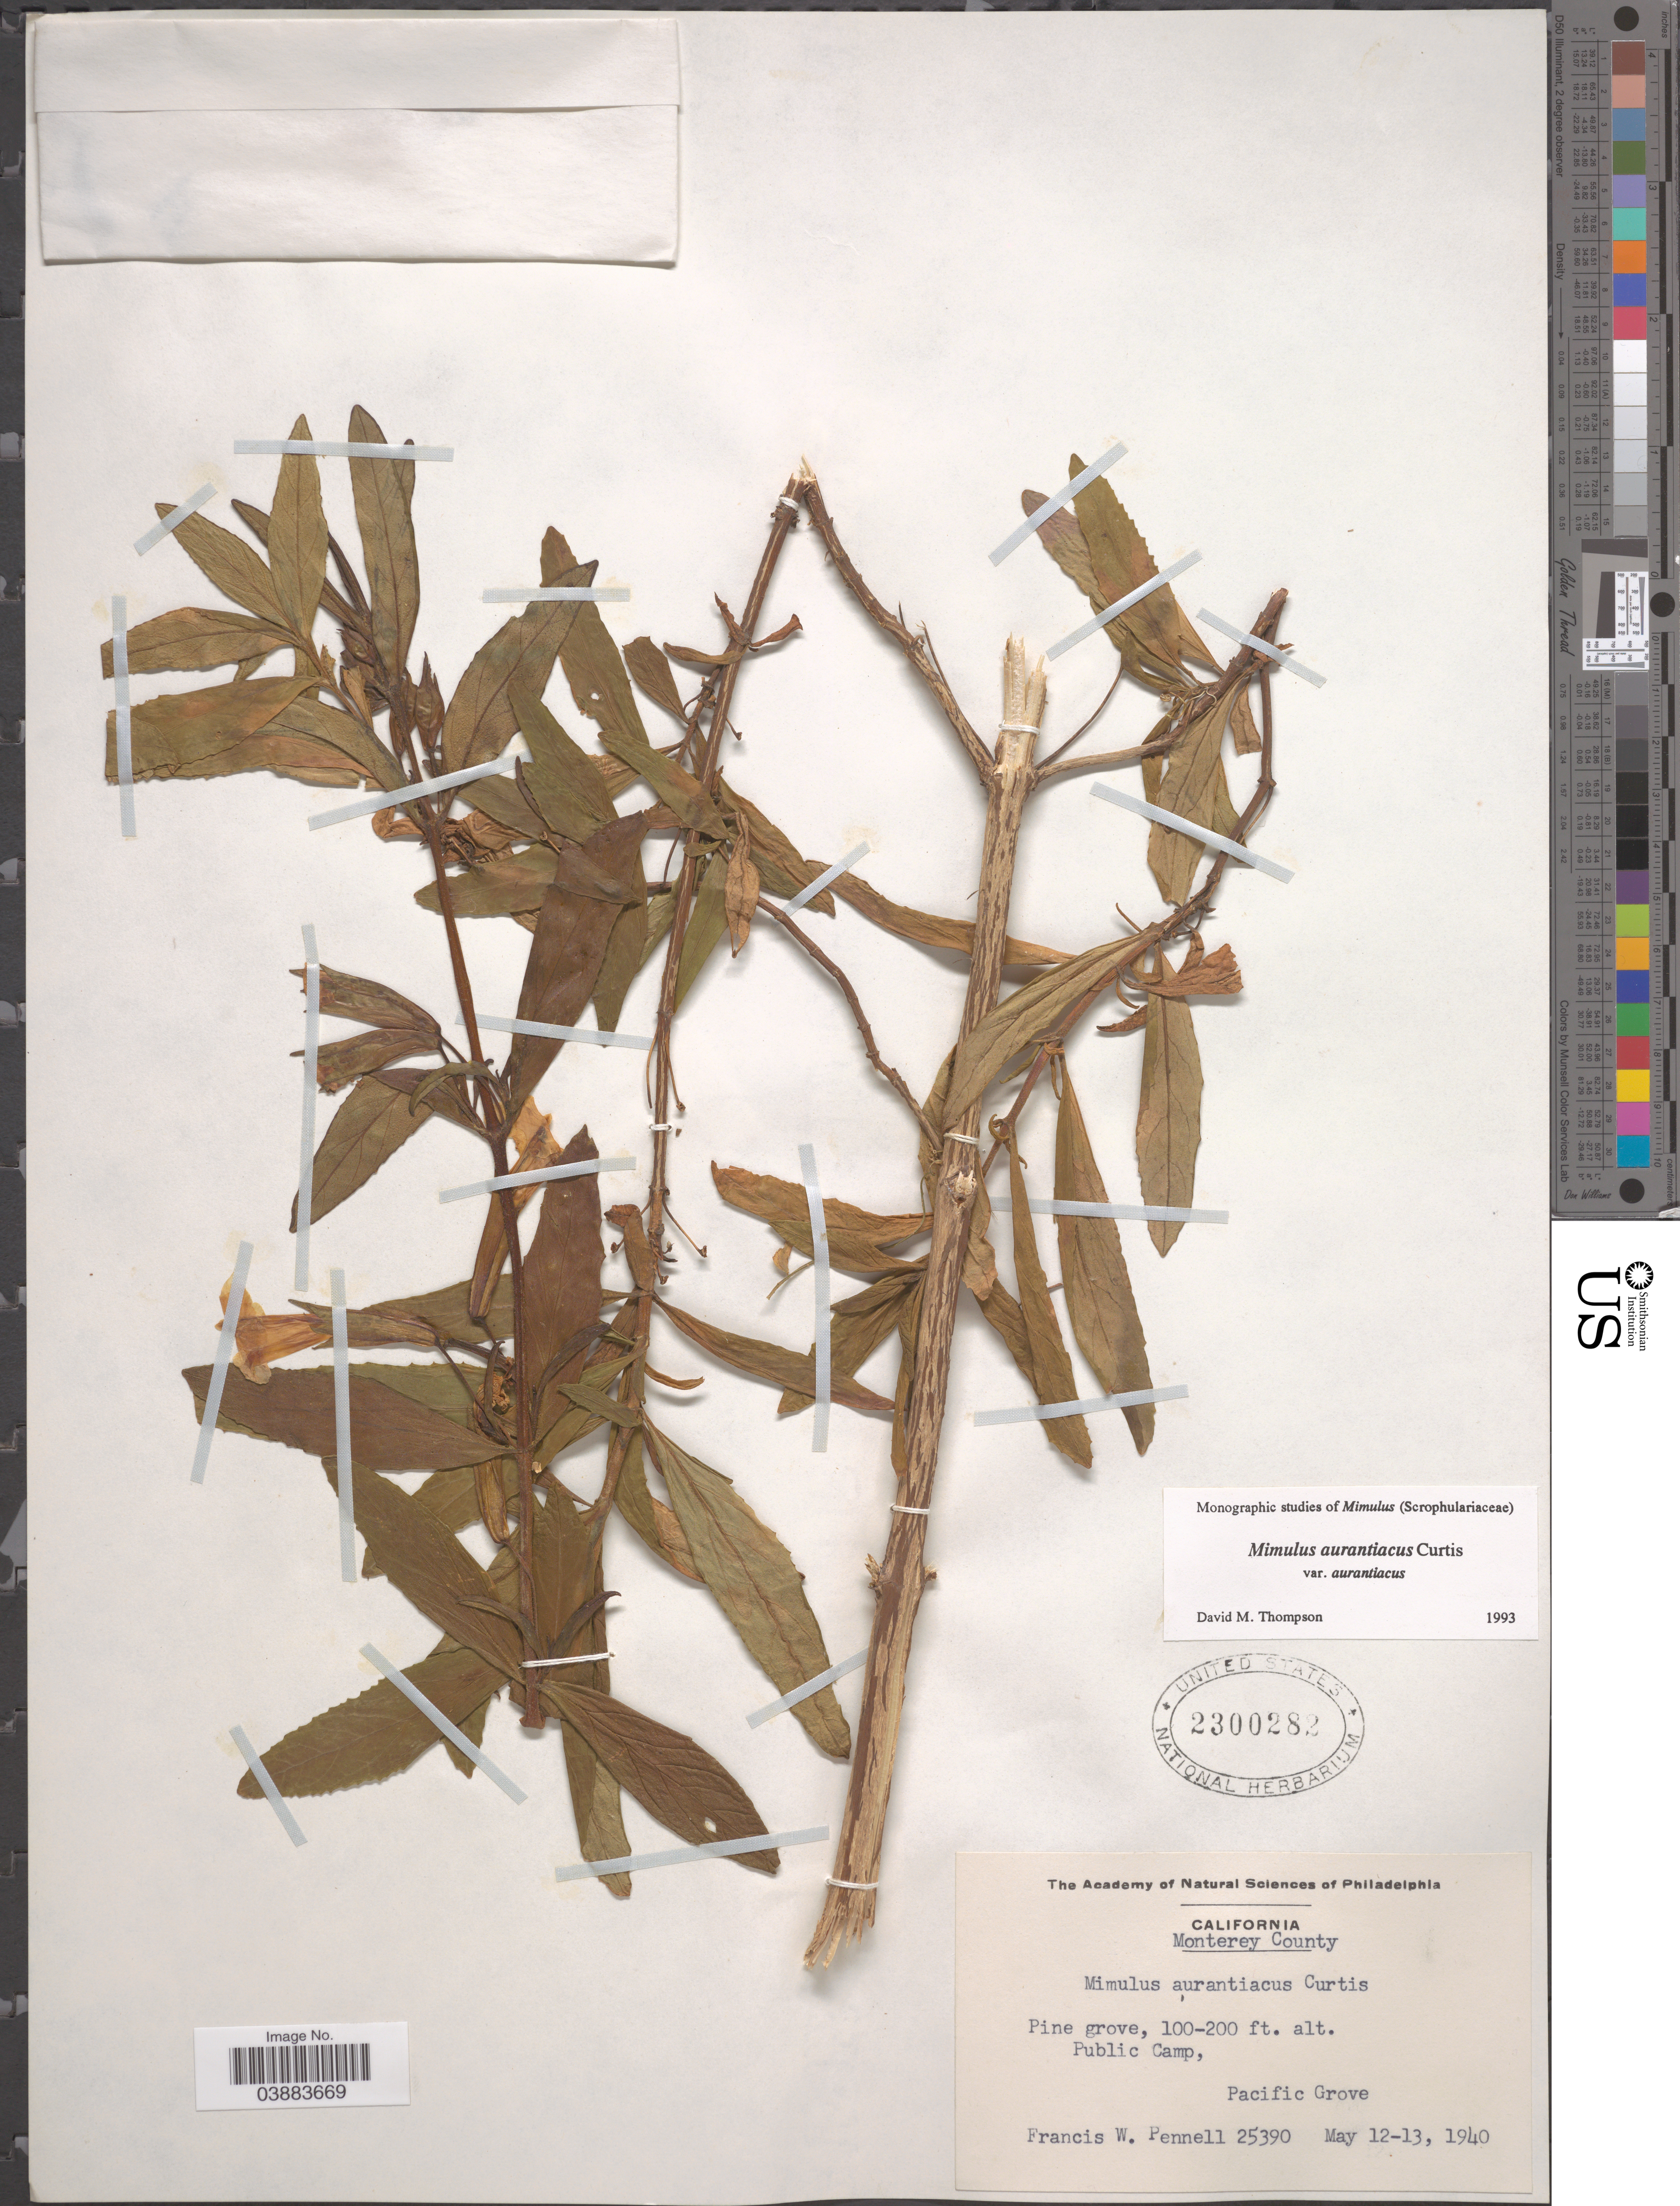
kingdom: Plantae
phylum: Tracheophyta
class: Magnoliopsida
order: Lamiales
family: Phrymaceae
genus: Diplacus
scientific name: Diplacus aurantiacus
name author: (Curtis) Jeps.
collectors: F. W. Pennell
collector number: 25390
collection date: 1940-05-12/1940-05-13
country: United States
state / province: California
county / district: Monterey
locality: Monterey County. Public Camp, Pacific Grove.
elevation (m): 30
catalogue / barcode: US 2300282